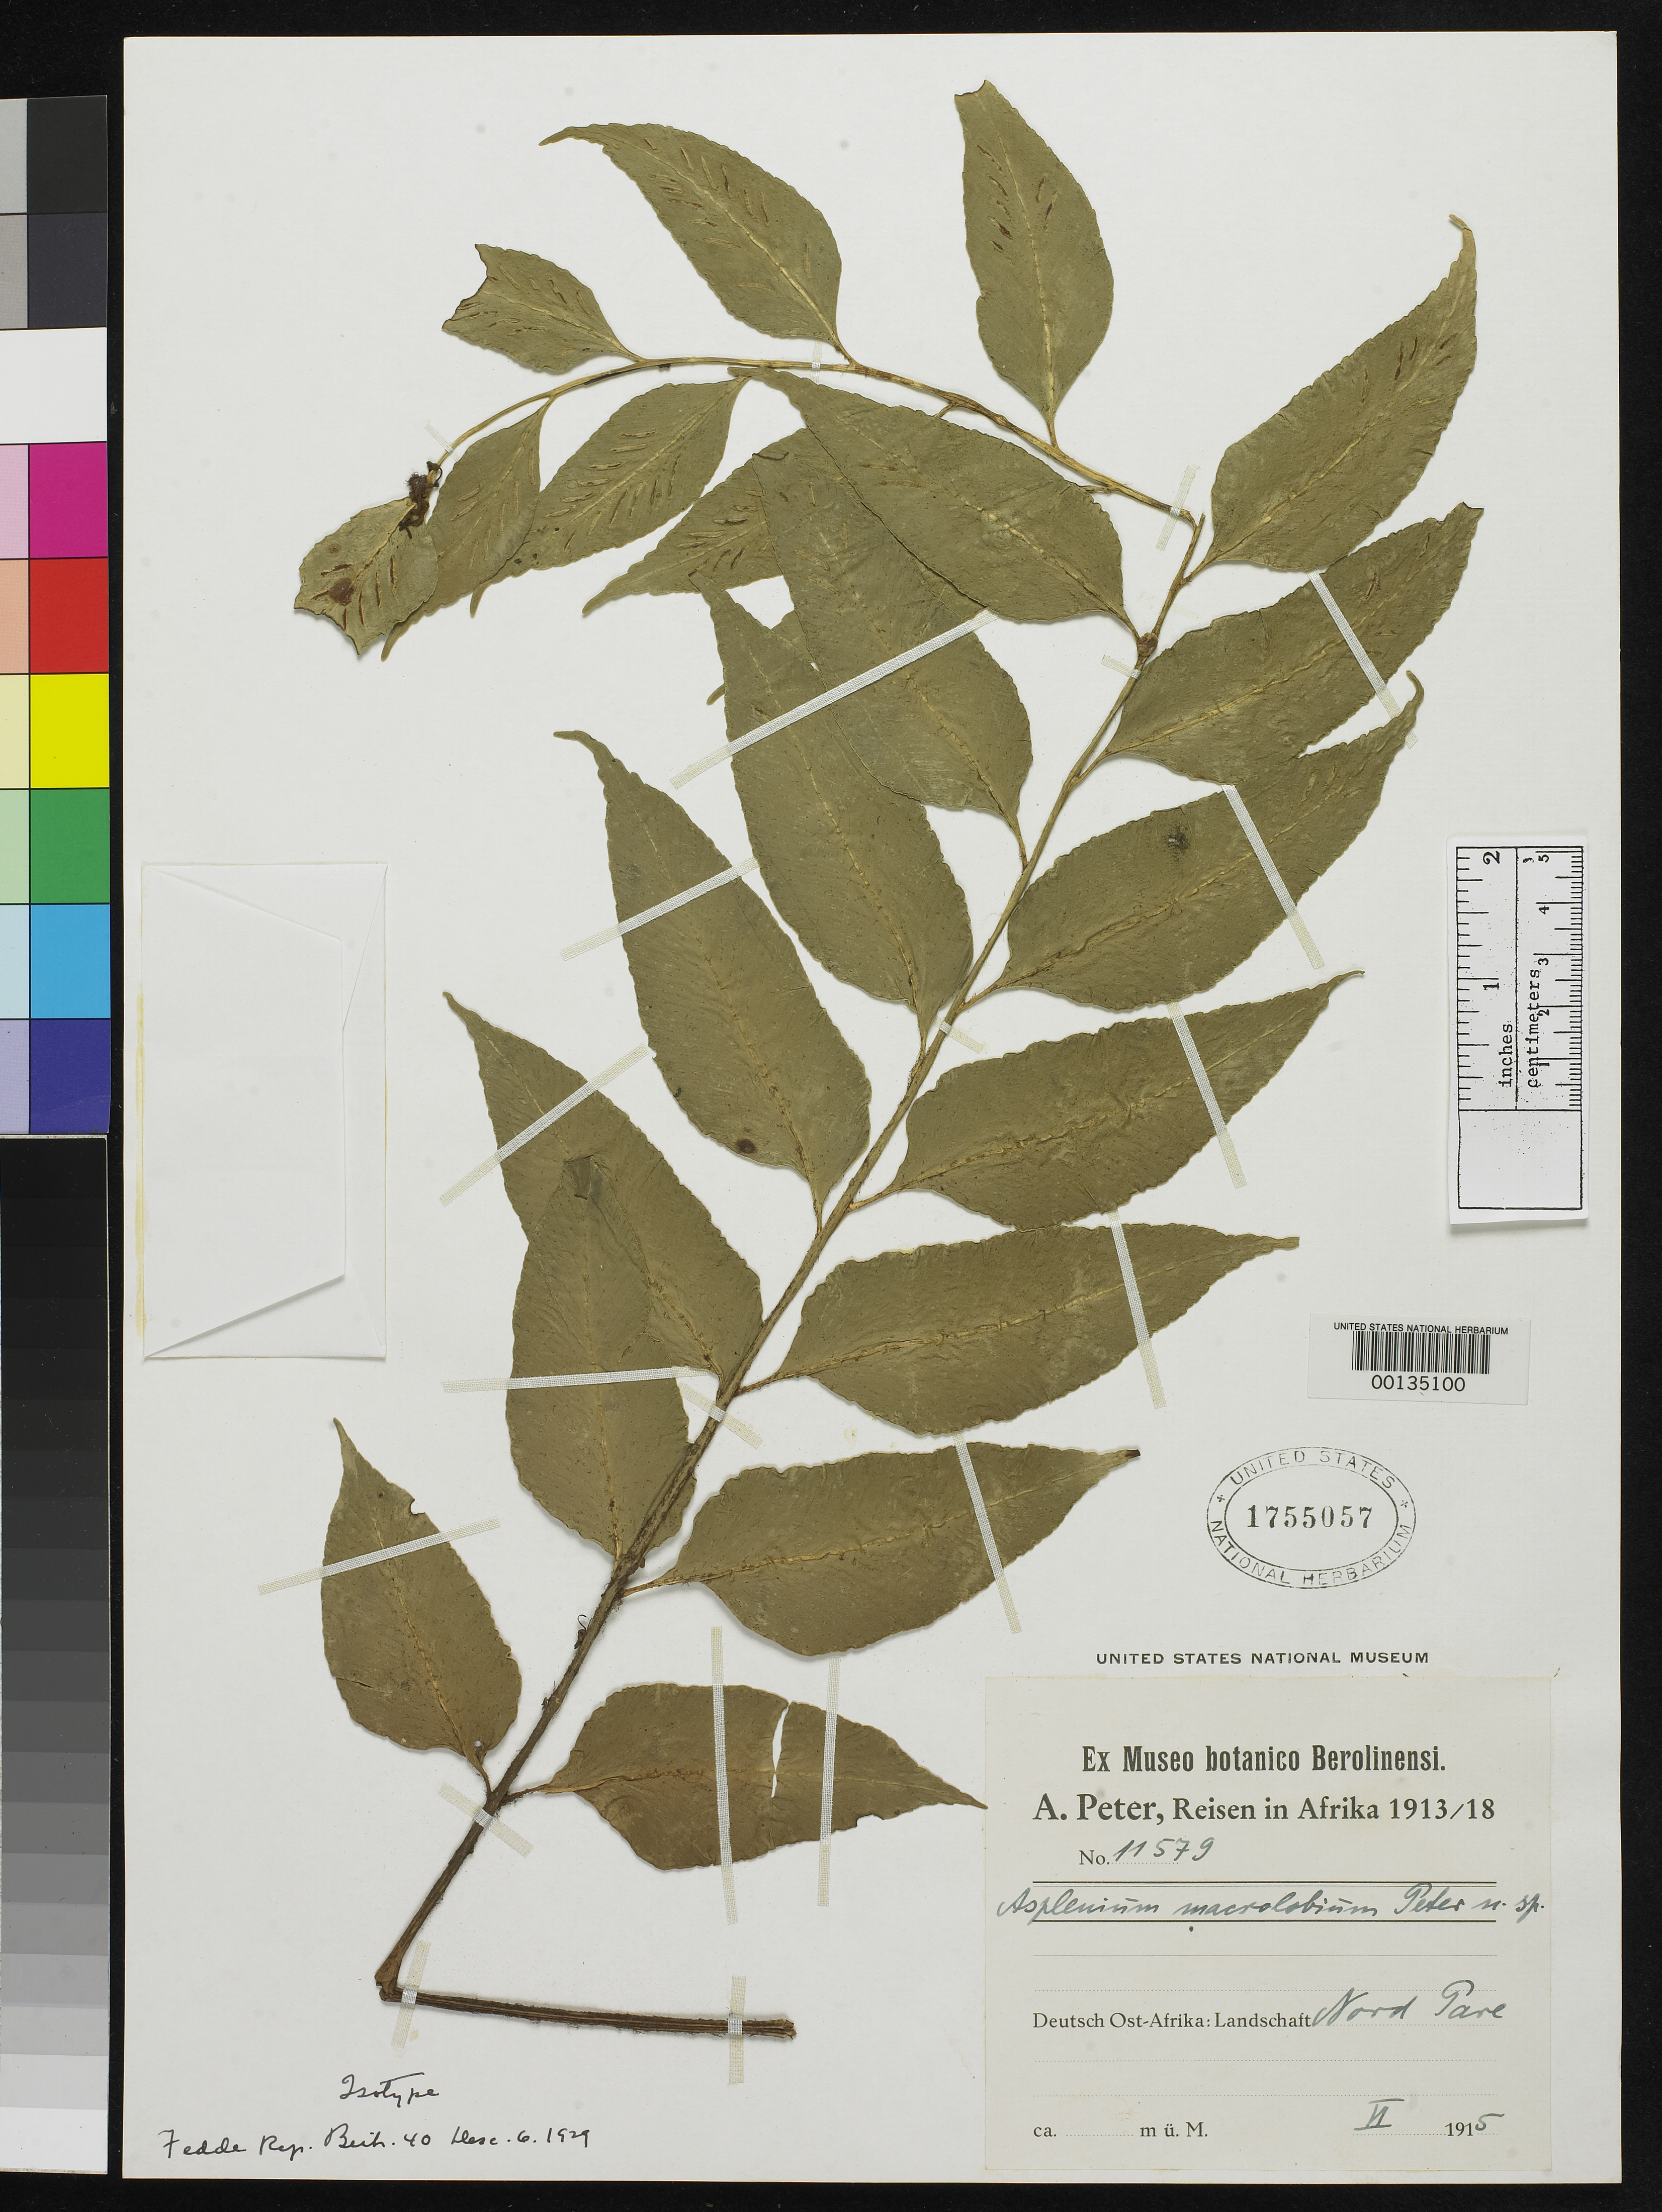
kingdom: Plantae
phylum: Tracheophyta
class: Polypodiopsida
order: Polypodiales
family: Aspleniaceae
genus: Asplenium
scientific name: Asplenium macrolobium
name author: Peter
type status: Type Collection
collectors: G. A. Peter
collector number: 11579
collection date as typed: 1915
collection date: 1915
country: Tanzania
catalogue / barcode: US 1755057